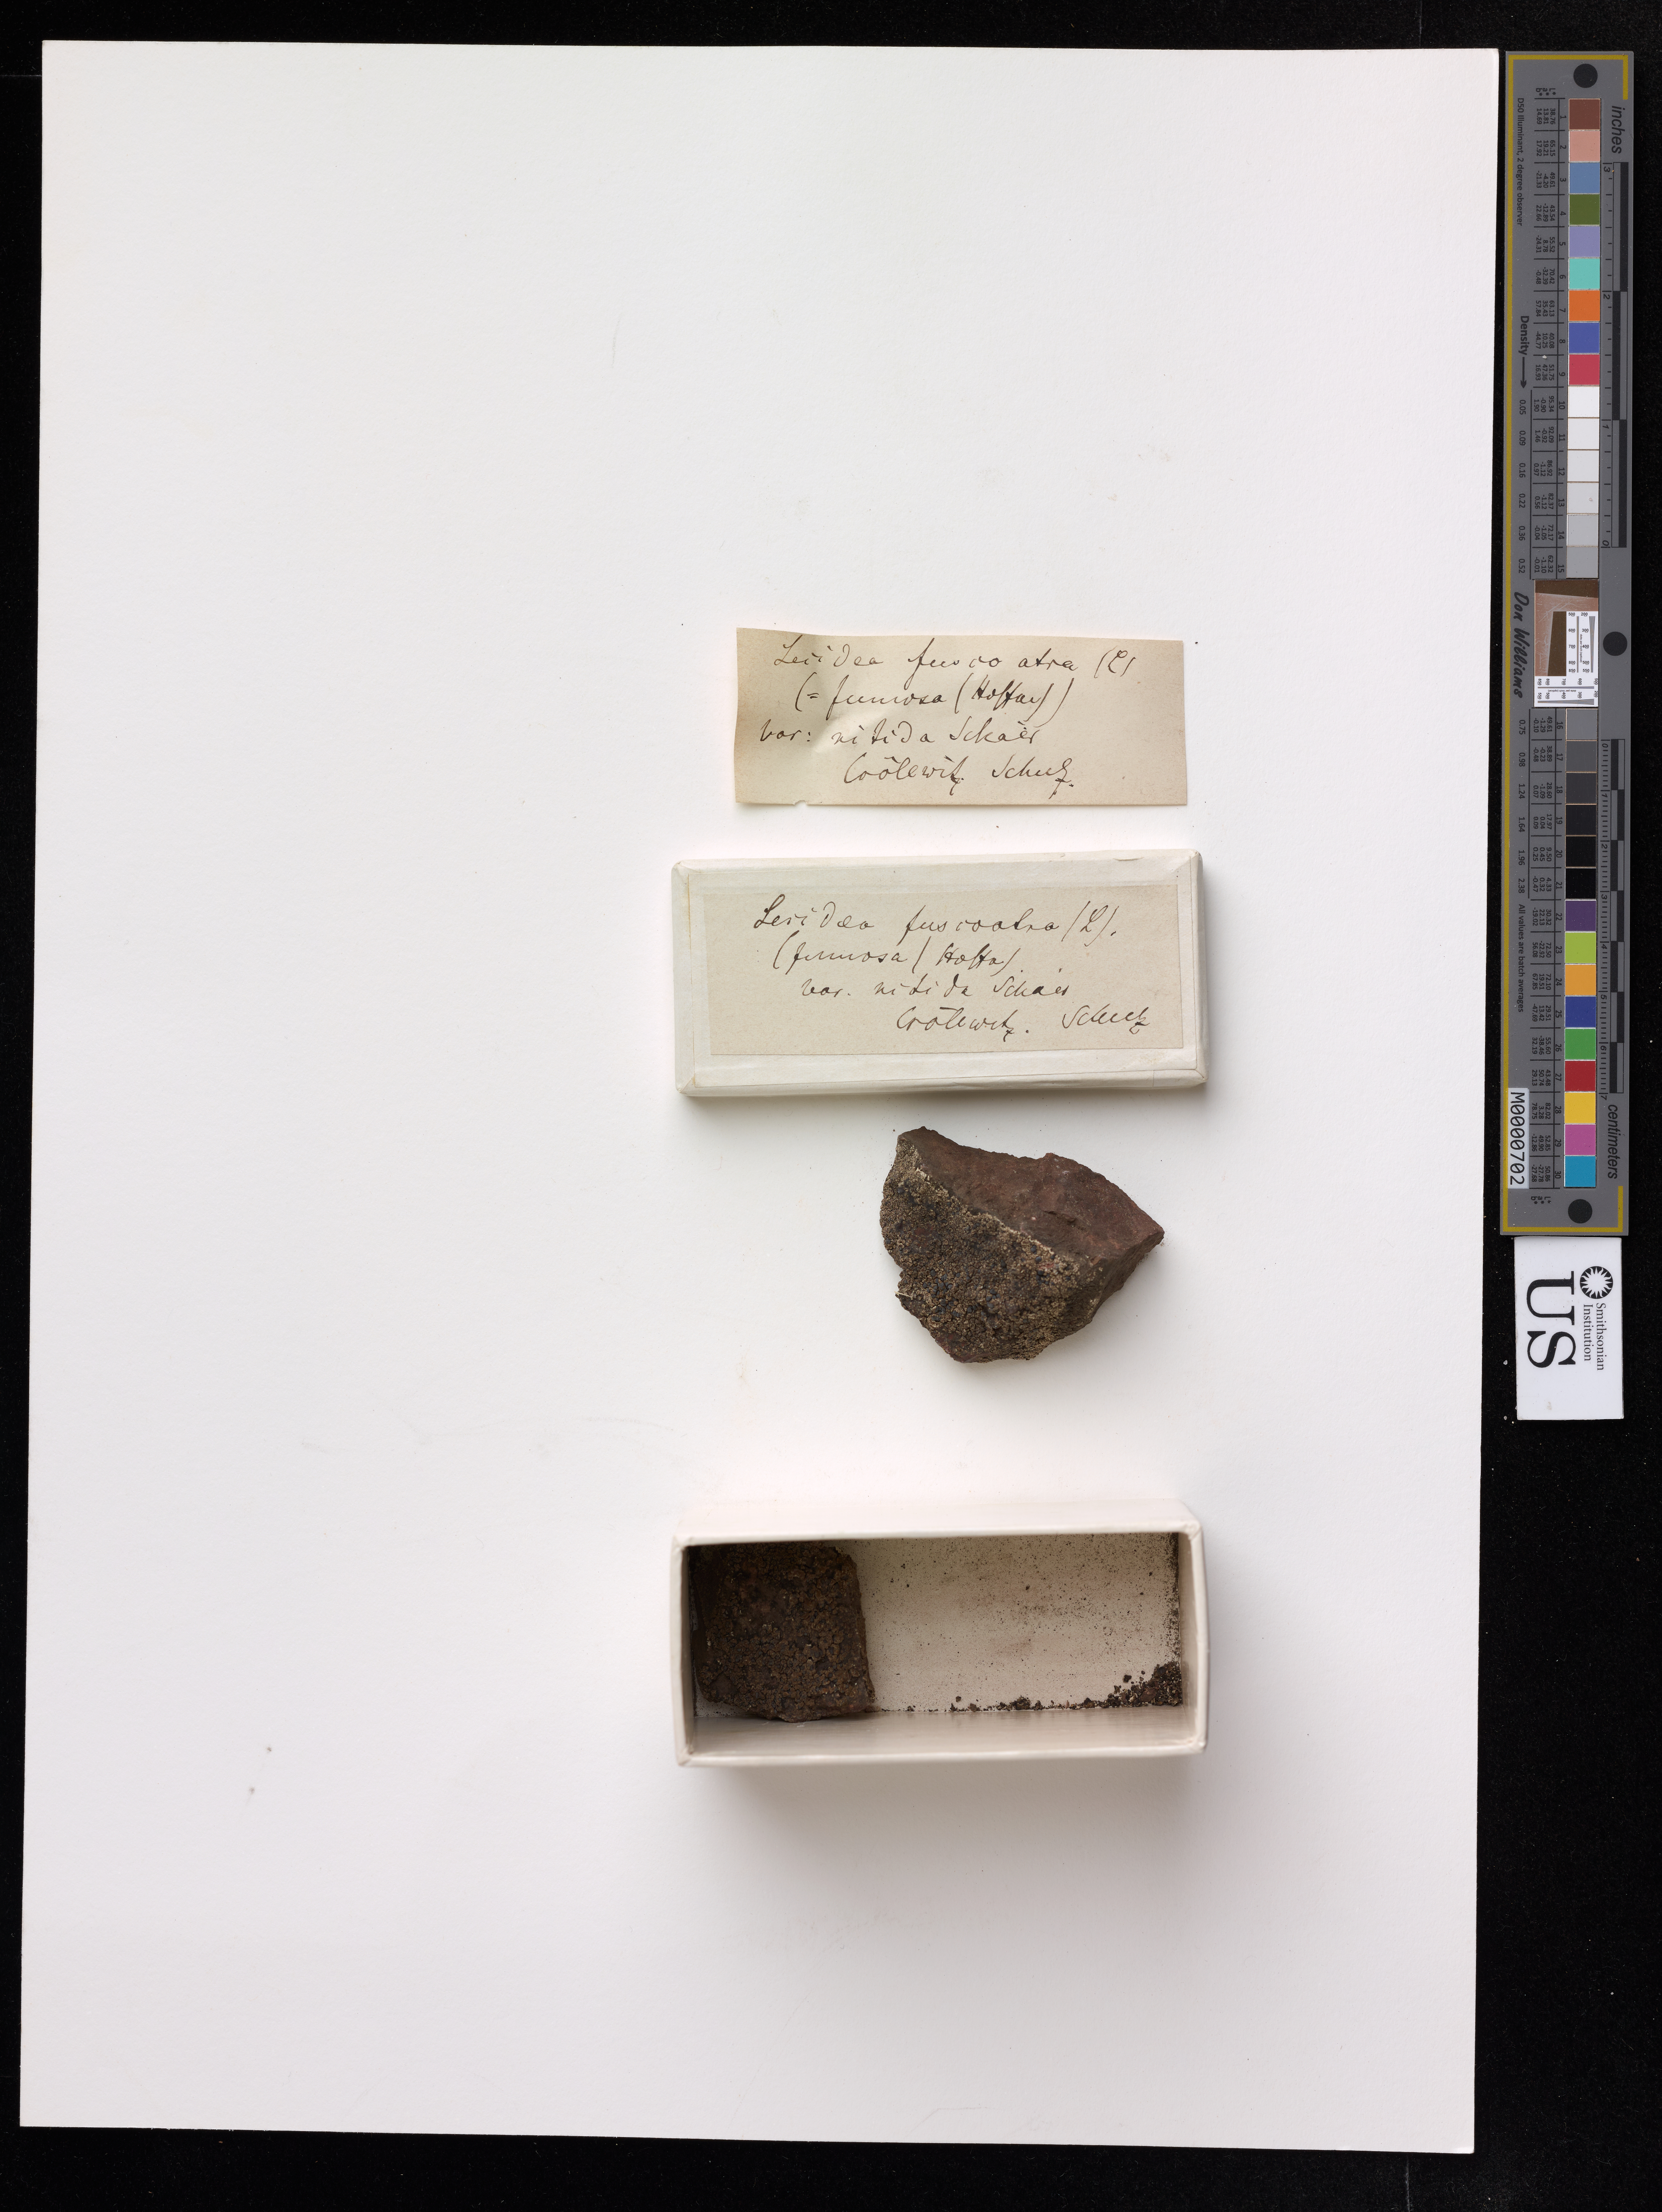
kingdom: Fungi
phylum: Ascomycota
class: Lecanoromycetes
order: Lecideales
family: Lecideaceae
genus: Lecidea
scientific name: Lecidea fuscatoatra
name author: Nyl.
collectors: -. Schultz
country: Germany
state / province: Sachsen-Anhalt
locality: Kröllwitz.